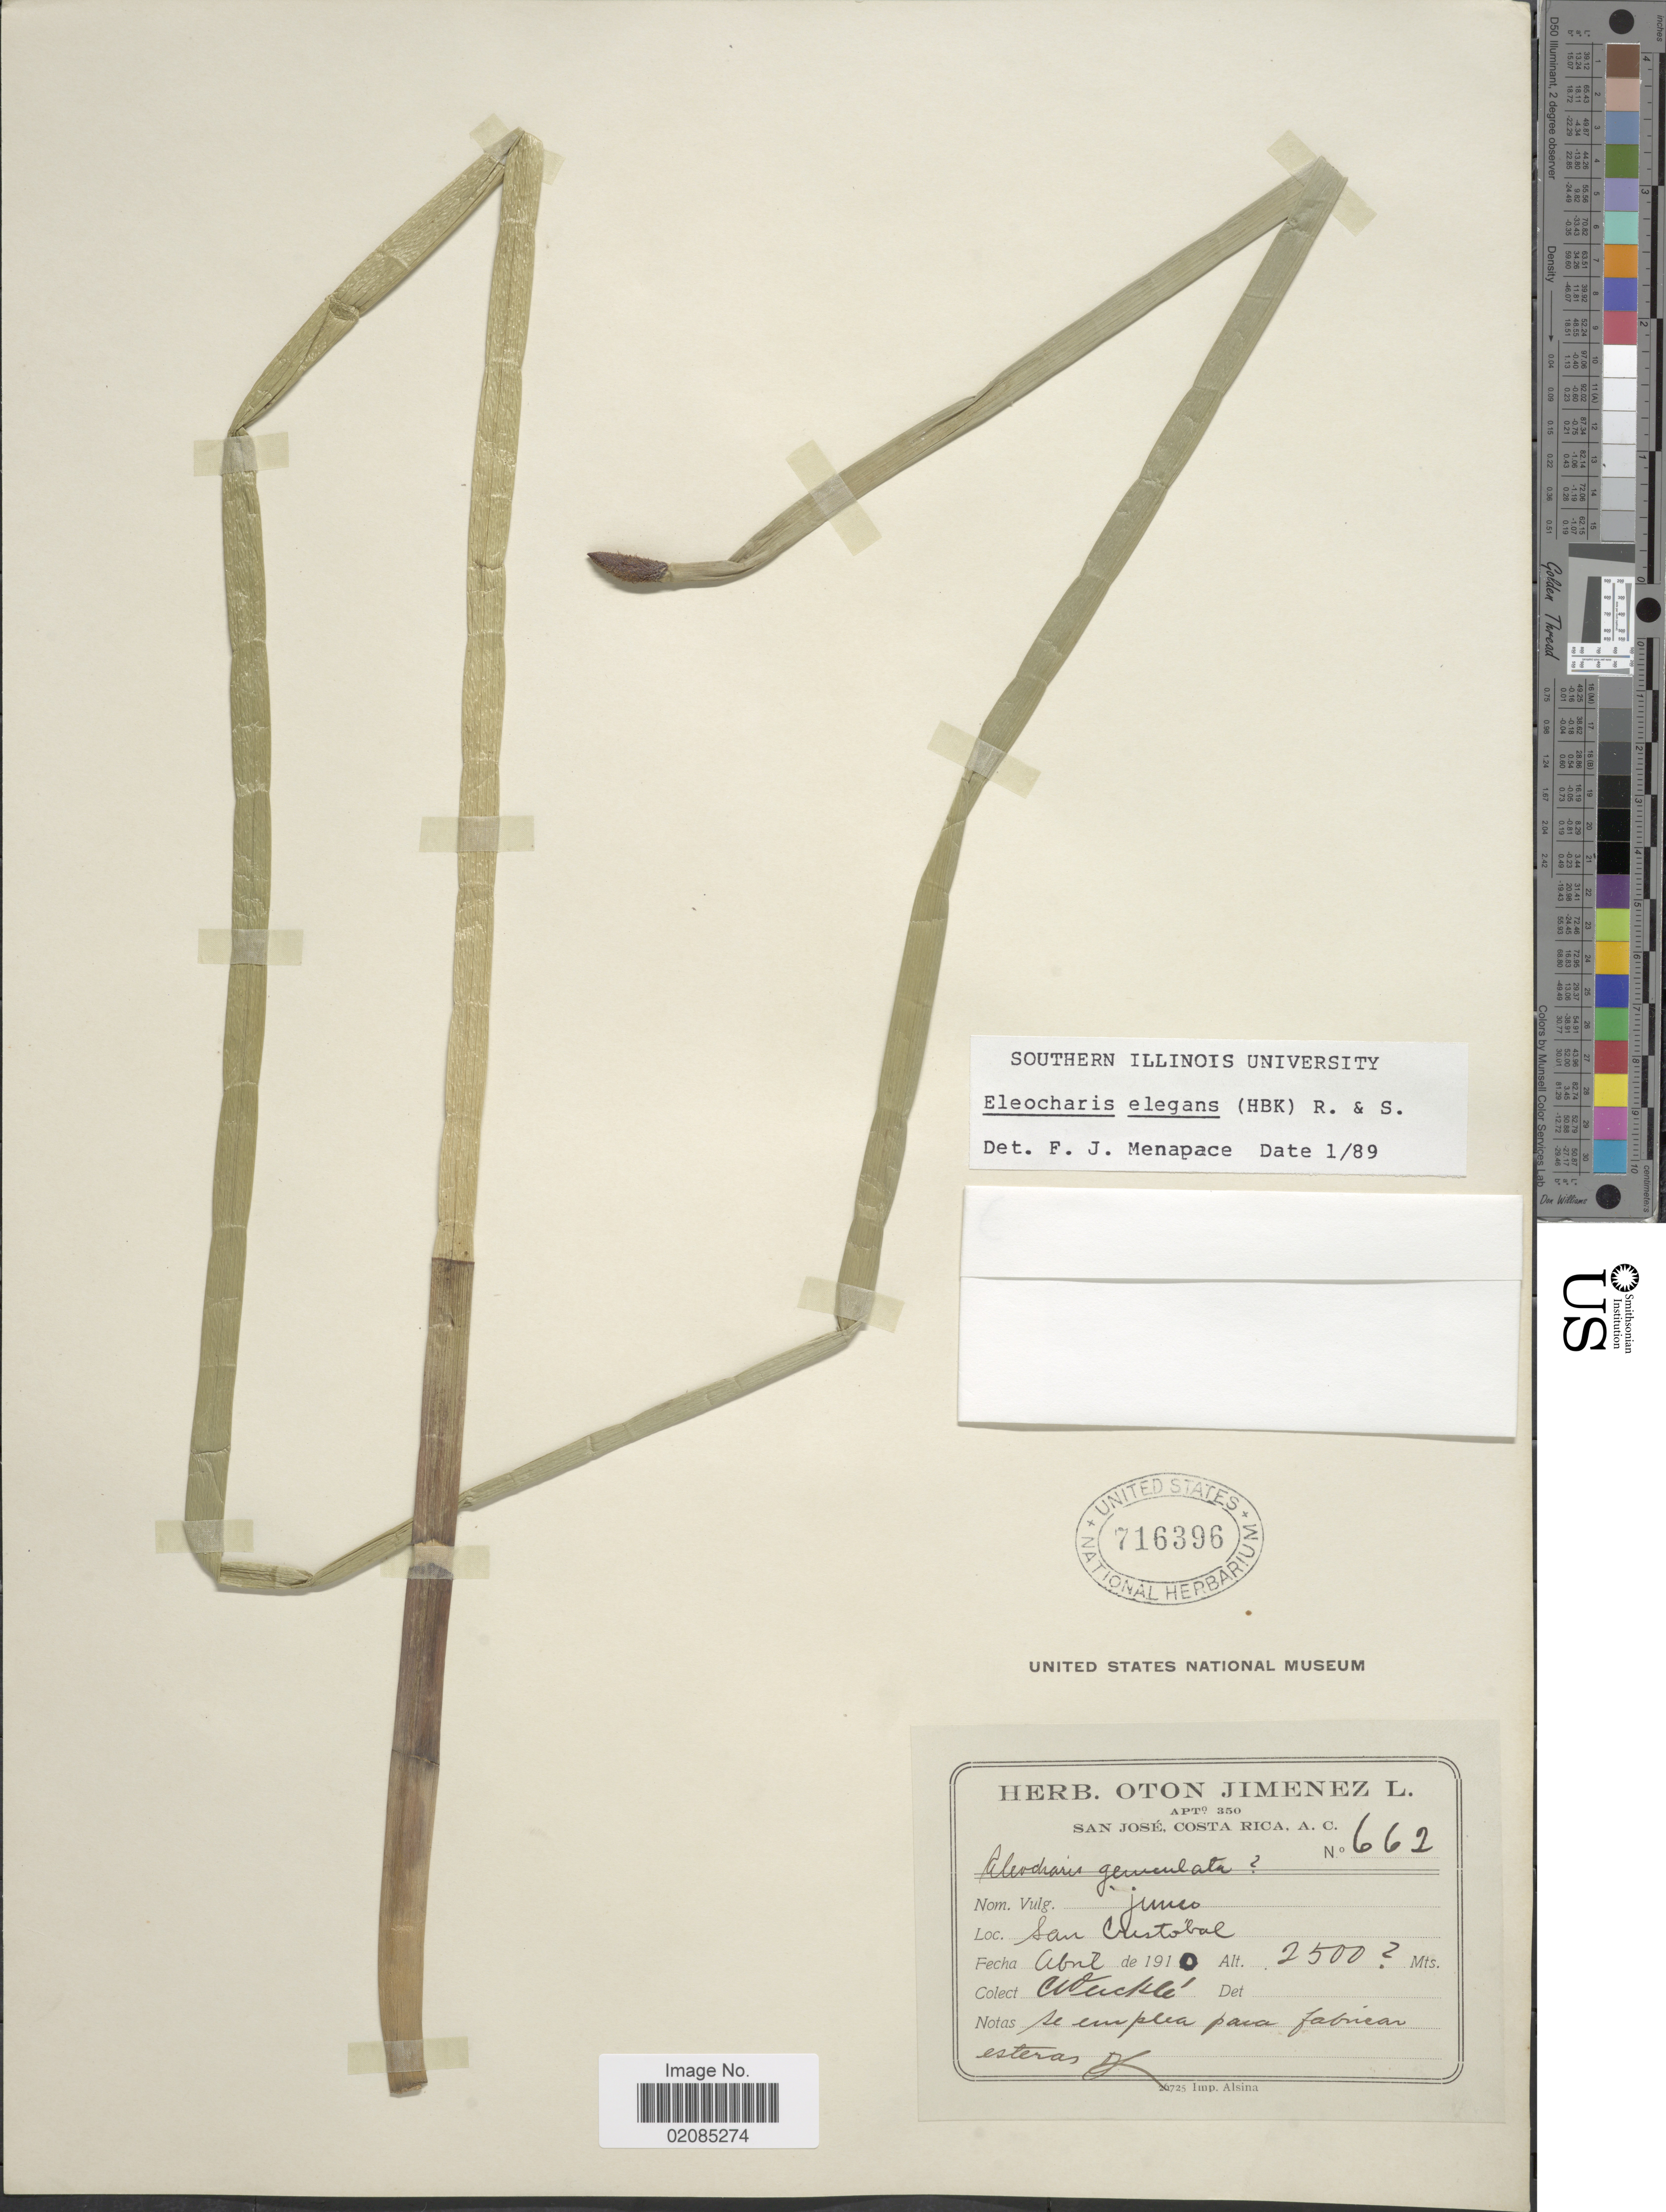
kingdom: Plantae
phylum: Tracheophyta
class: Liliopsida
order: Poales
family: Cyperaceae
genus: Eleocharis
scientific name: Eleocharis elegans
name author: (Kunth) Roem. & Schult.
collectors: C. Wercklé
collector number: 662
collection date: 1910-04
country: Costa Rica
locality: San Cristobal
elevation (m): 2500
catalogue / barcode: US 716396